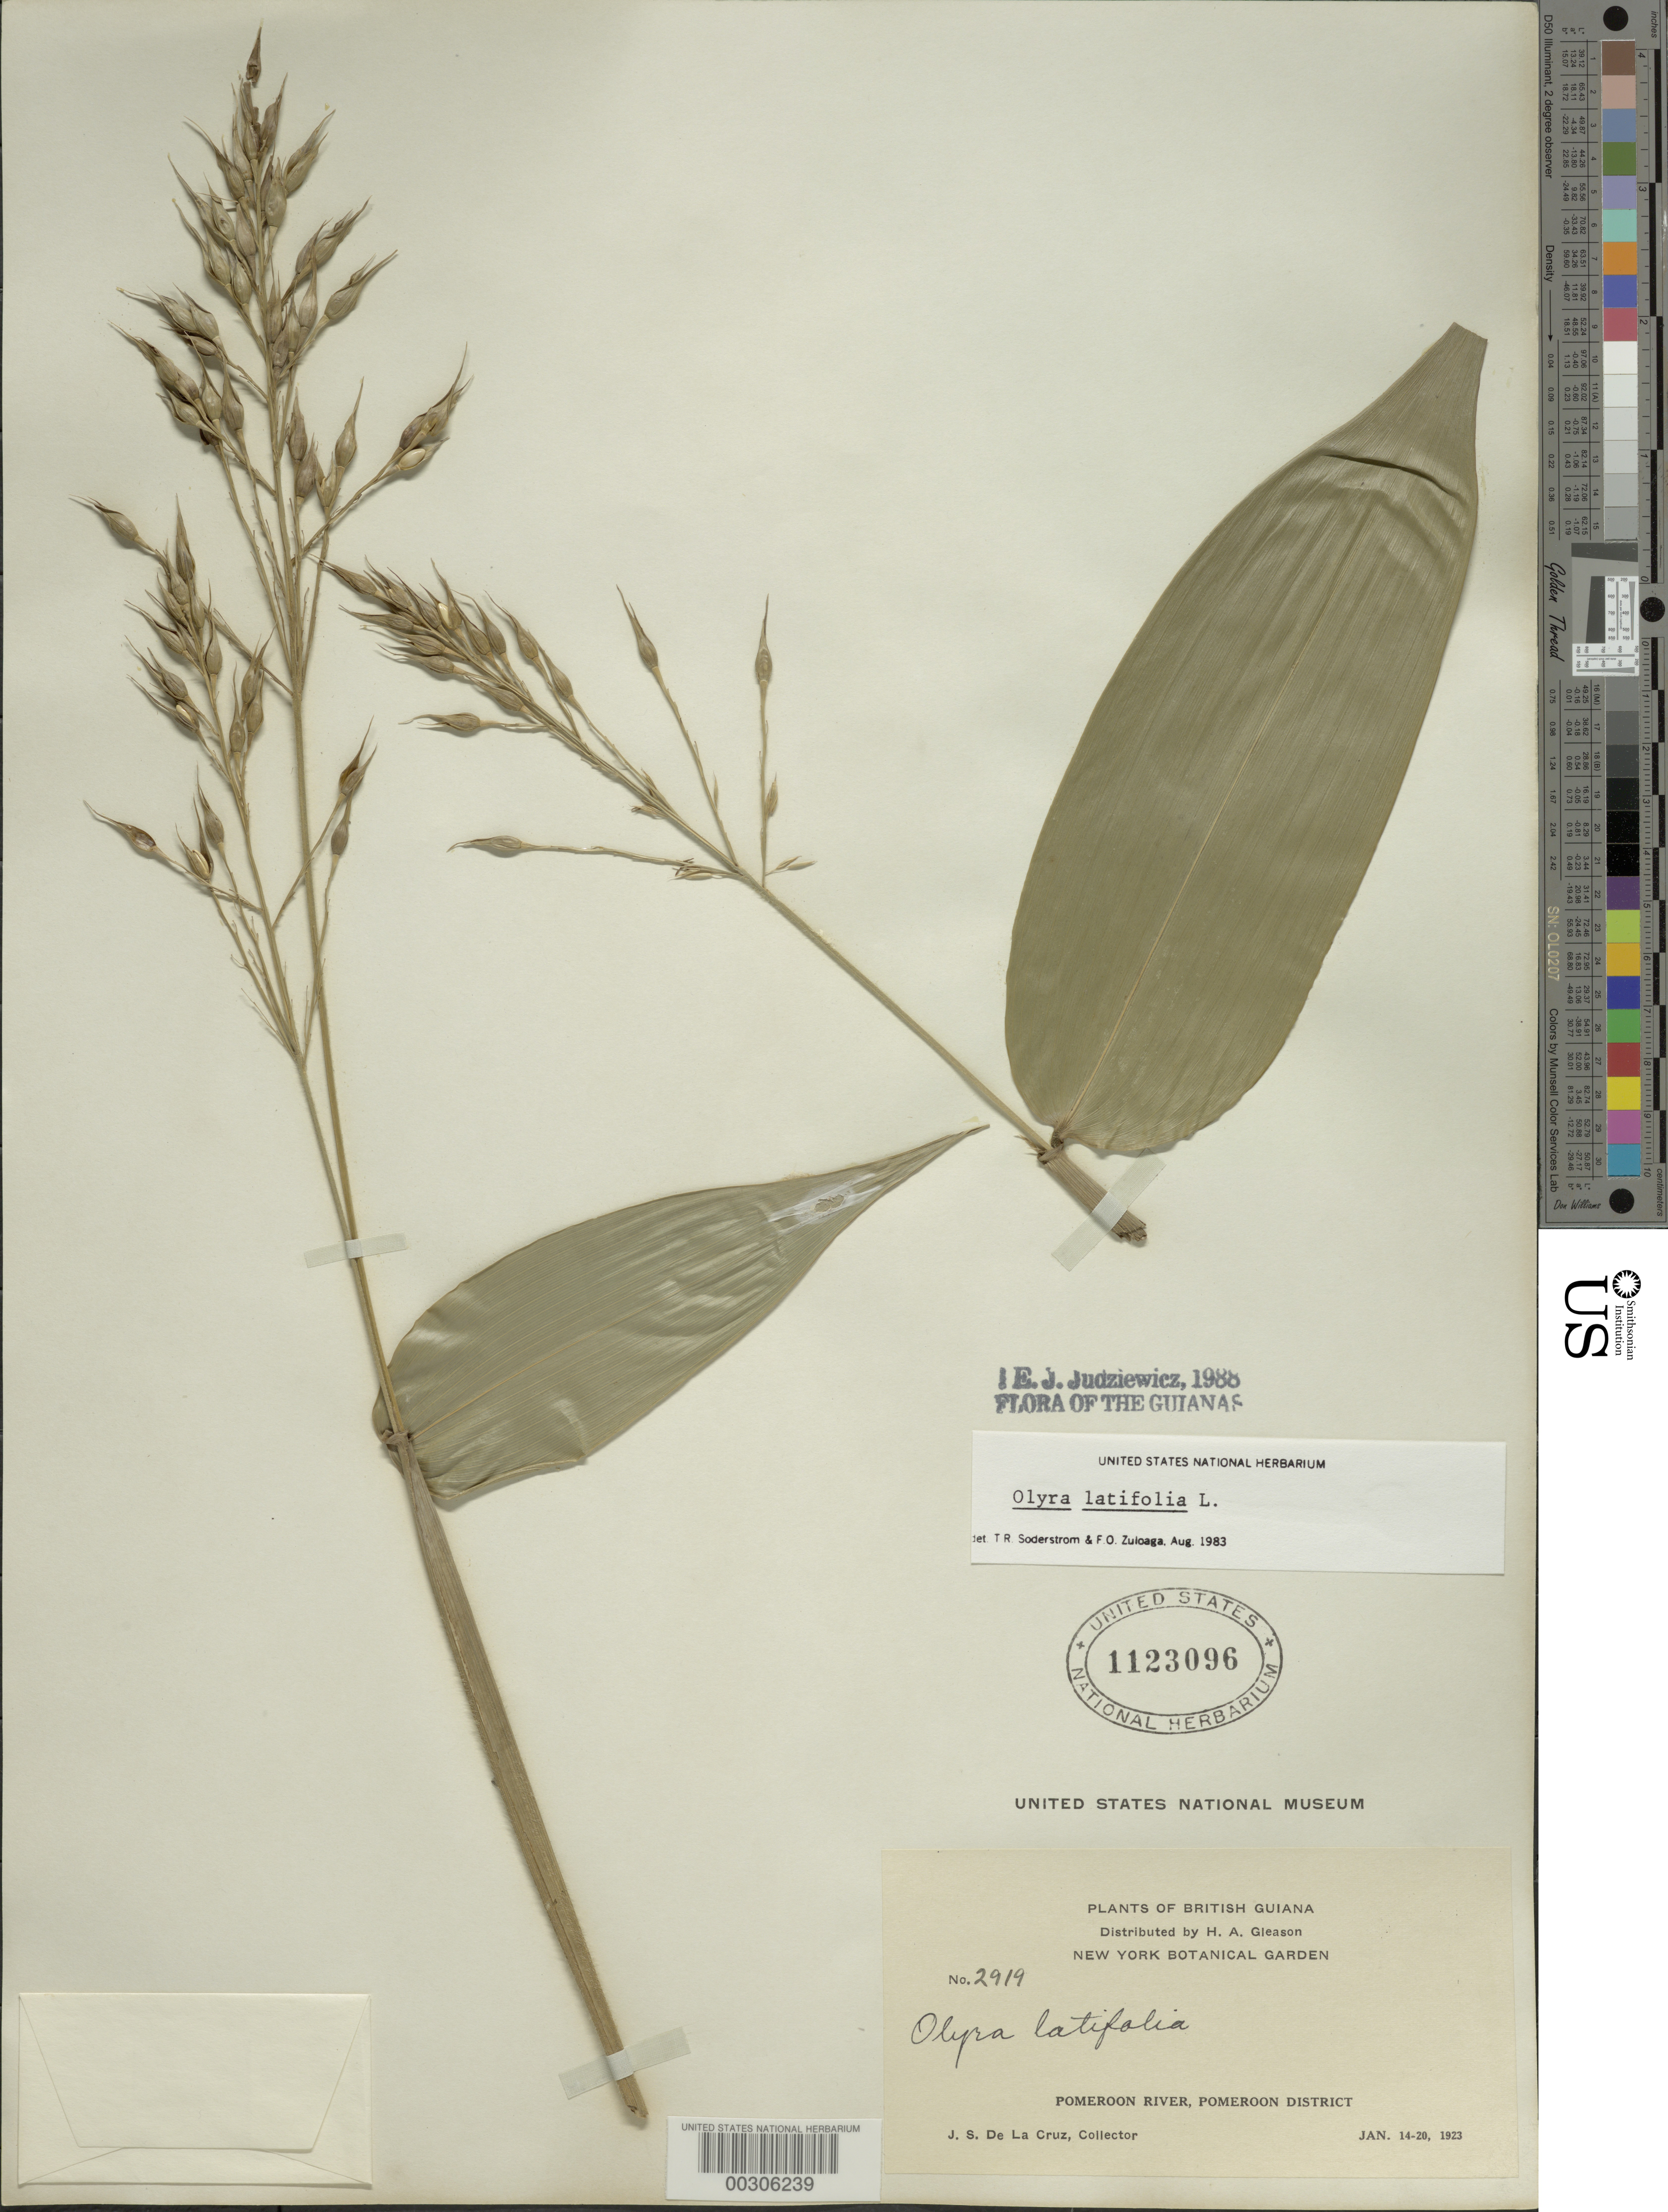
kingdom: Plantae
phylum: Tracheophyta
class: Liliopsida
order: Poales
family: Poaceae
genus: Olyra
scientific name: Olyra latifolia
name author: L.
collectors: J. S. de la Cruz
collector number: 2919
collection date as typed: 14 Jan 1923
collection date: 1923-01-14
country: Guyana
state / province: Pomeroon-Supenaam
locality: Pomeroon river, pomeroon dist.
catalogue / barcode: US 1123096